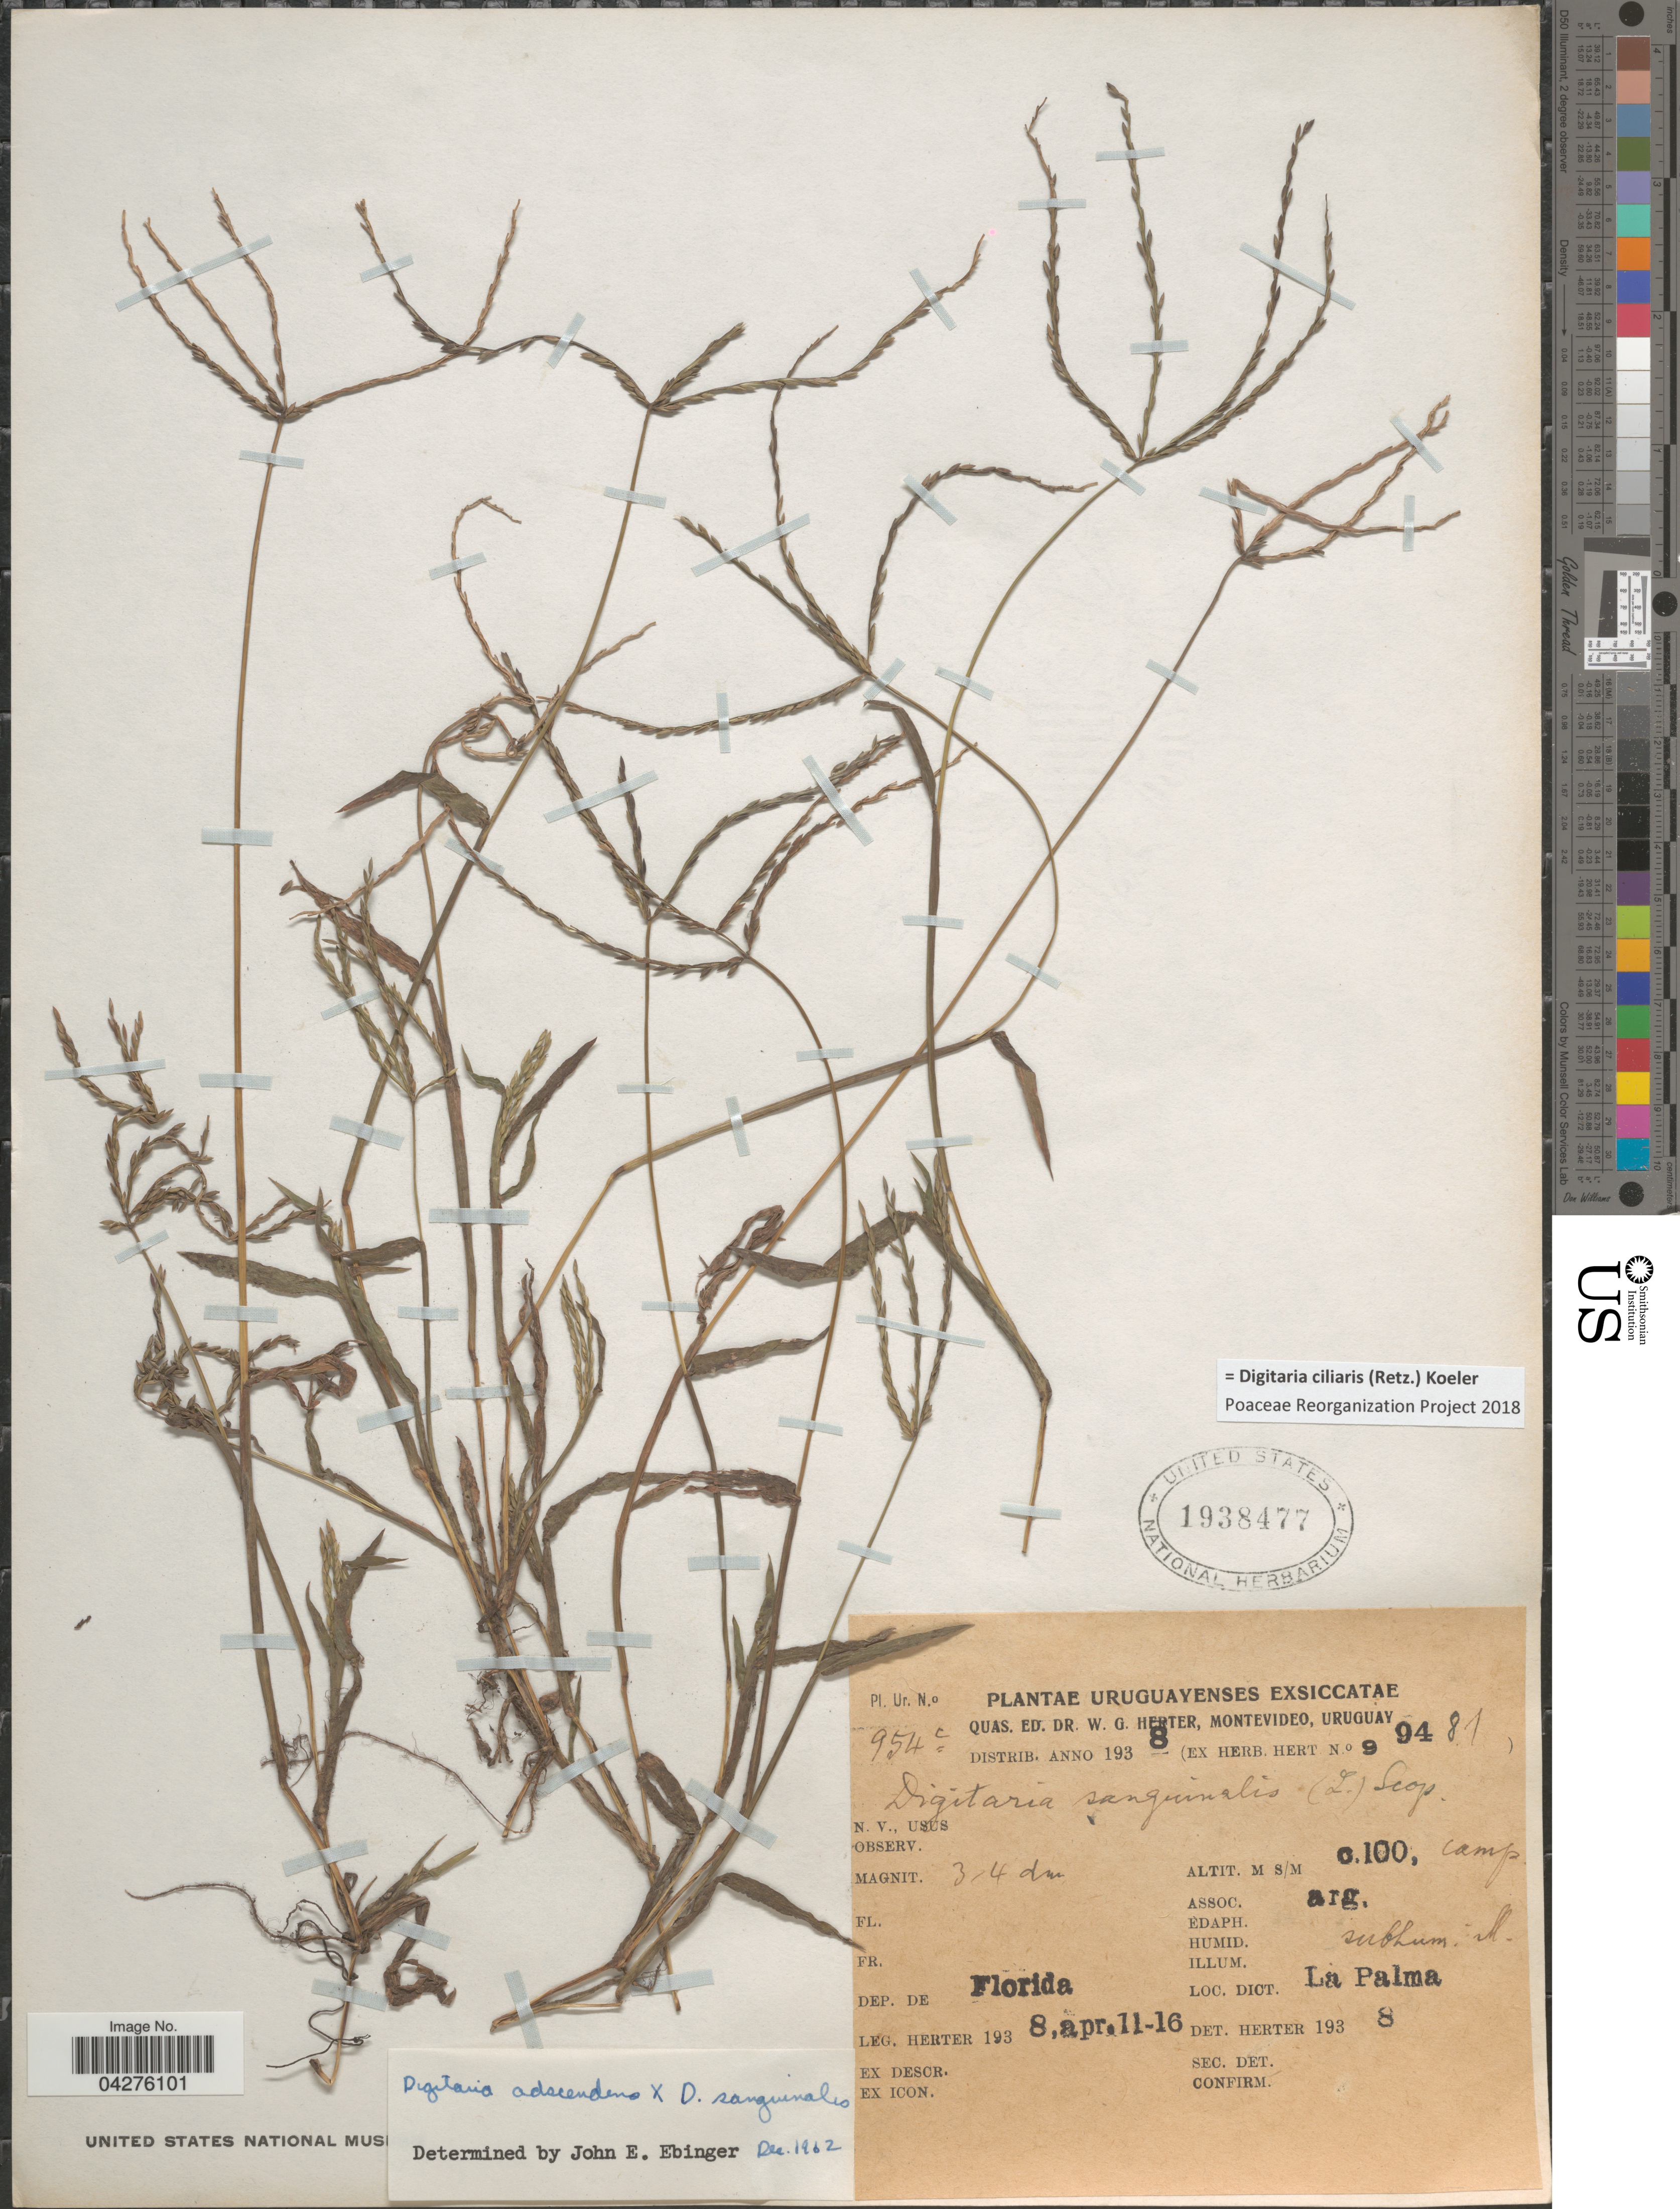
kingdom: Plantae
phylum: Tracheophyta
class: Liliopsida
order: Poales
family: Poaceae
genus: Digitaria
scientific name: Digitaria ciliaris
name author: (Retz.) Koeler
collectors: W. G. Herter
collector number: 954c/9481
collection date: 1938-04-11/1938-04-16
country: Uruguay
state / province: Florida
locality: Dep. de Florida. Dict. La Palma.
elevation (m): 100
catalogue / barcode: US 1938477